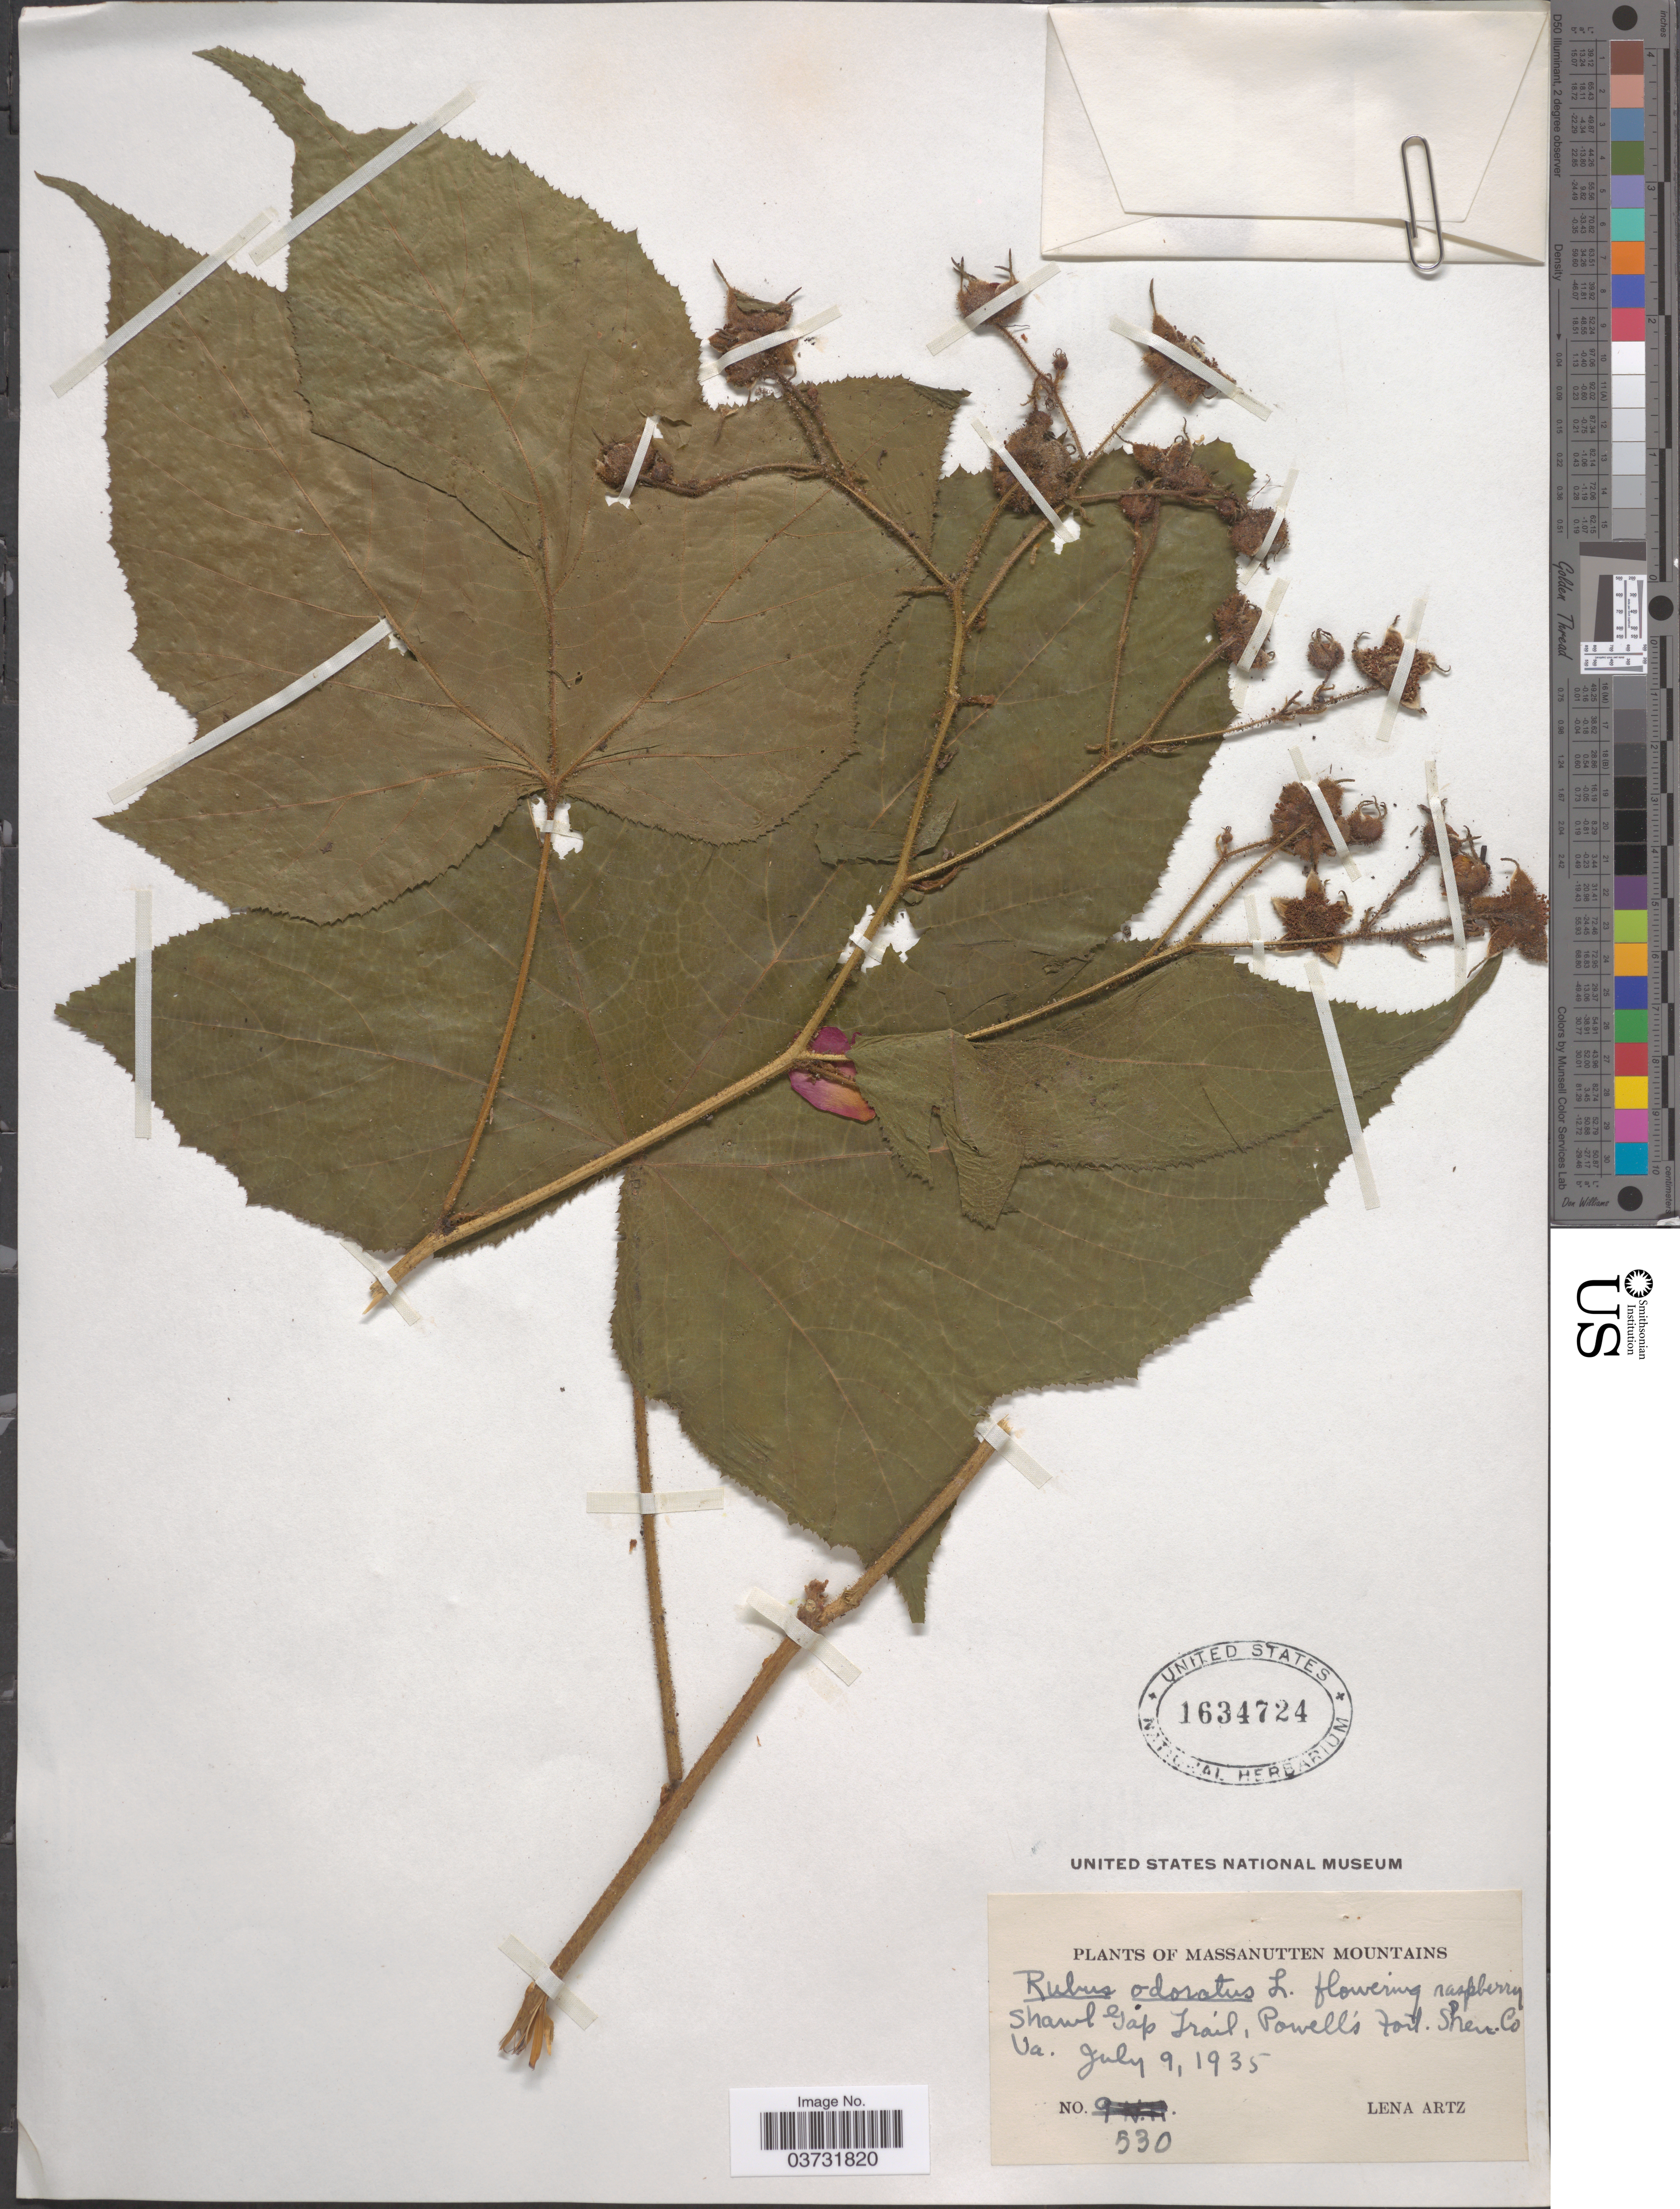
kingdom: Plantae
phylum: Tracheophyta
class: Magnoliopsida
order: Rosales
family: Rosaceae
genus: Rubus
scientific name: Rubus odoratus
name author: L.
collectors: L. Artz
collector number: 530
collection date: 1935-07-09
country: United States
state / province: Virginia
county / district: Shenandoah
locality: Massanutten Mountains. Shawl Gap Trail, Powell's Fort. Shen. Co.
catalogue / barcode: US 1634724